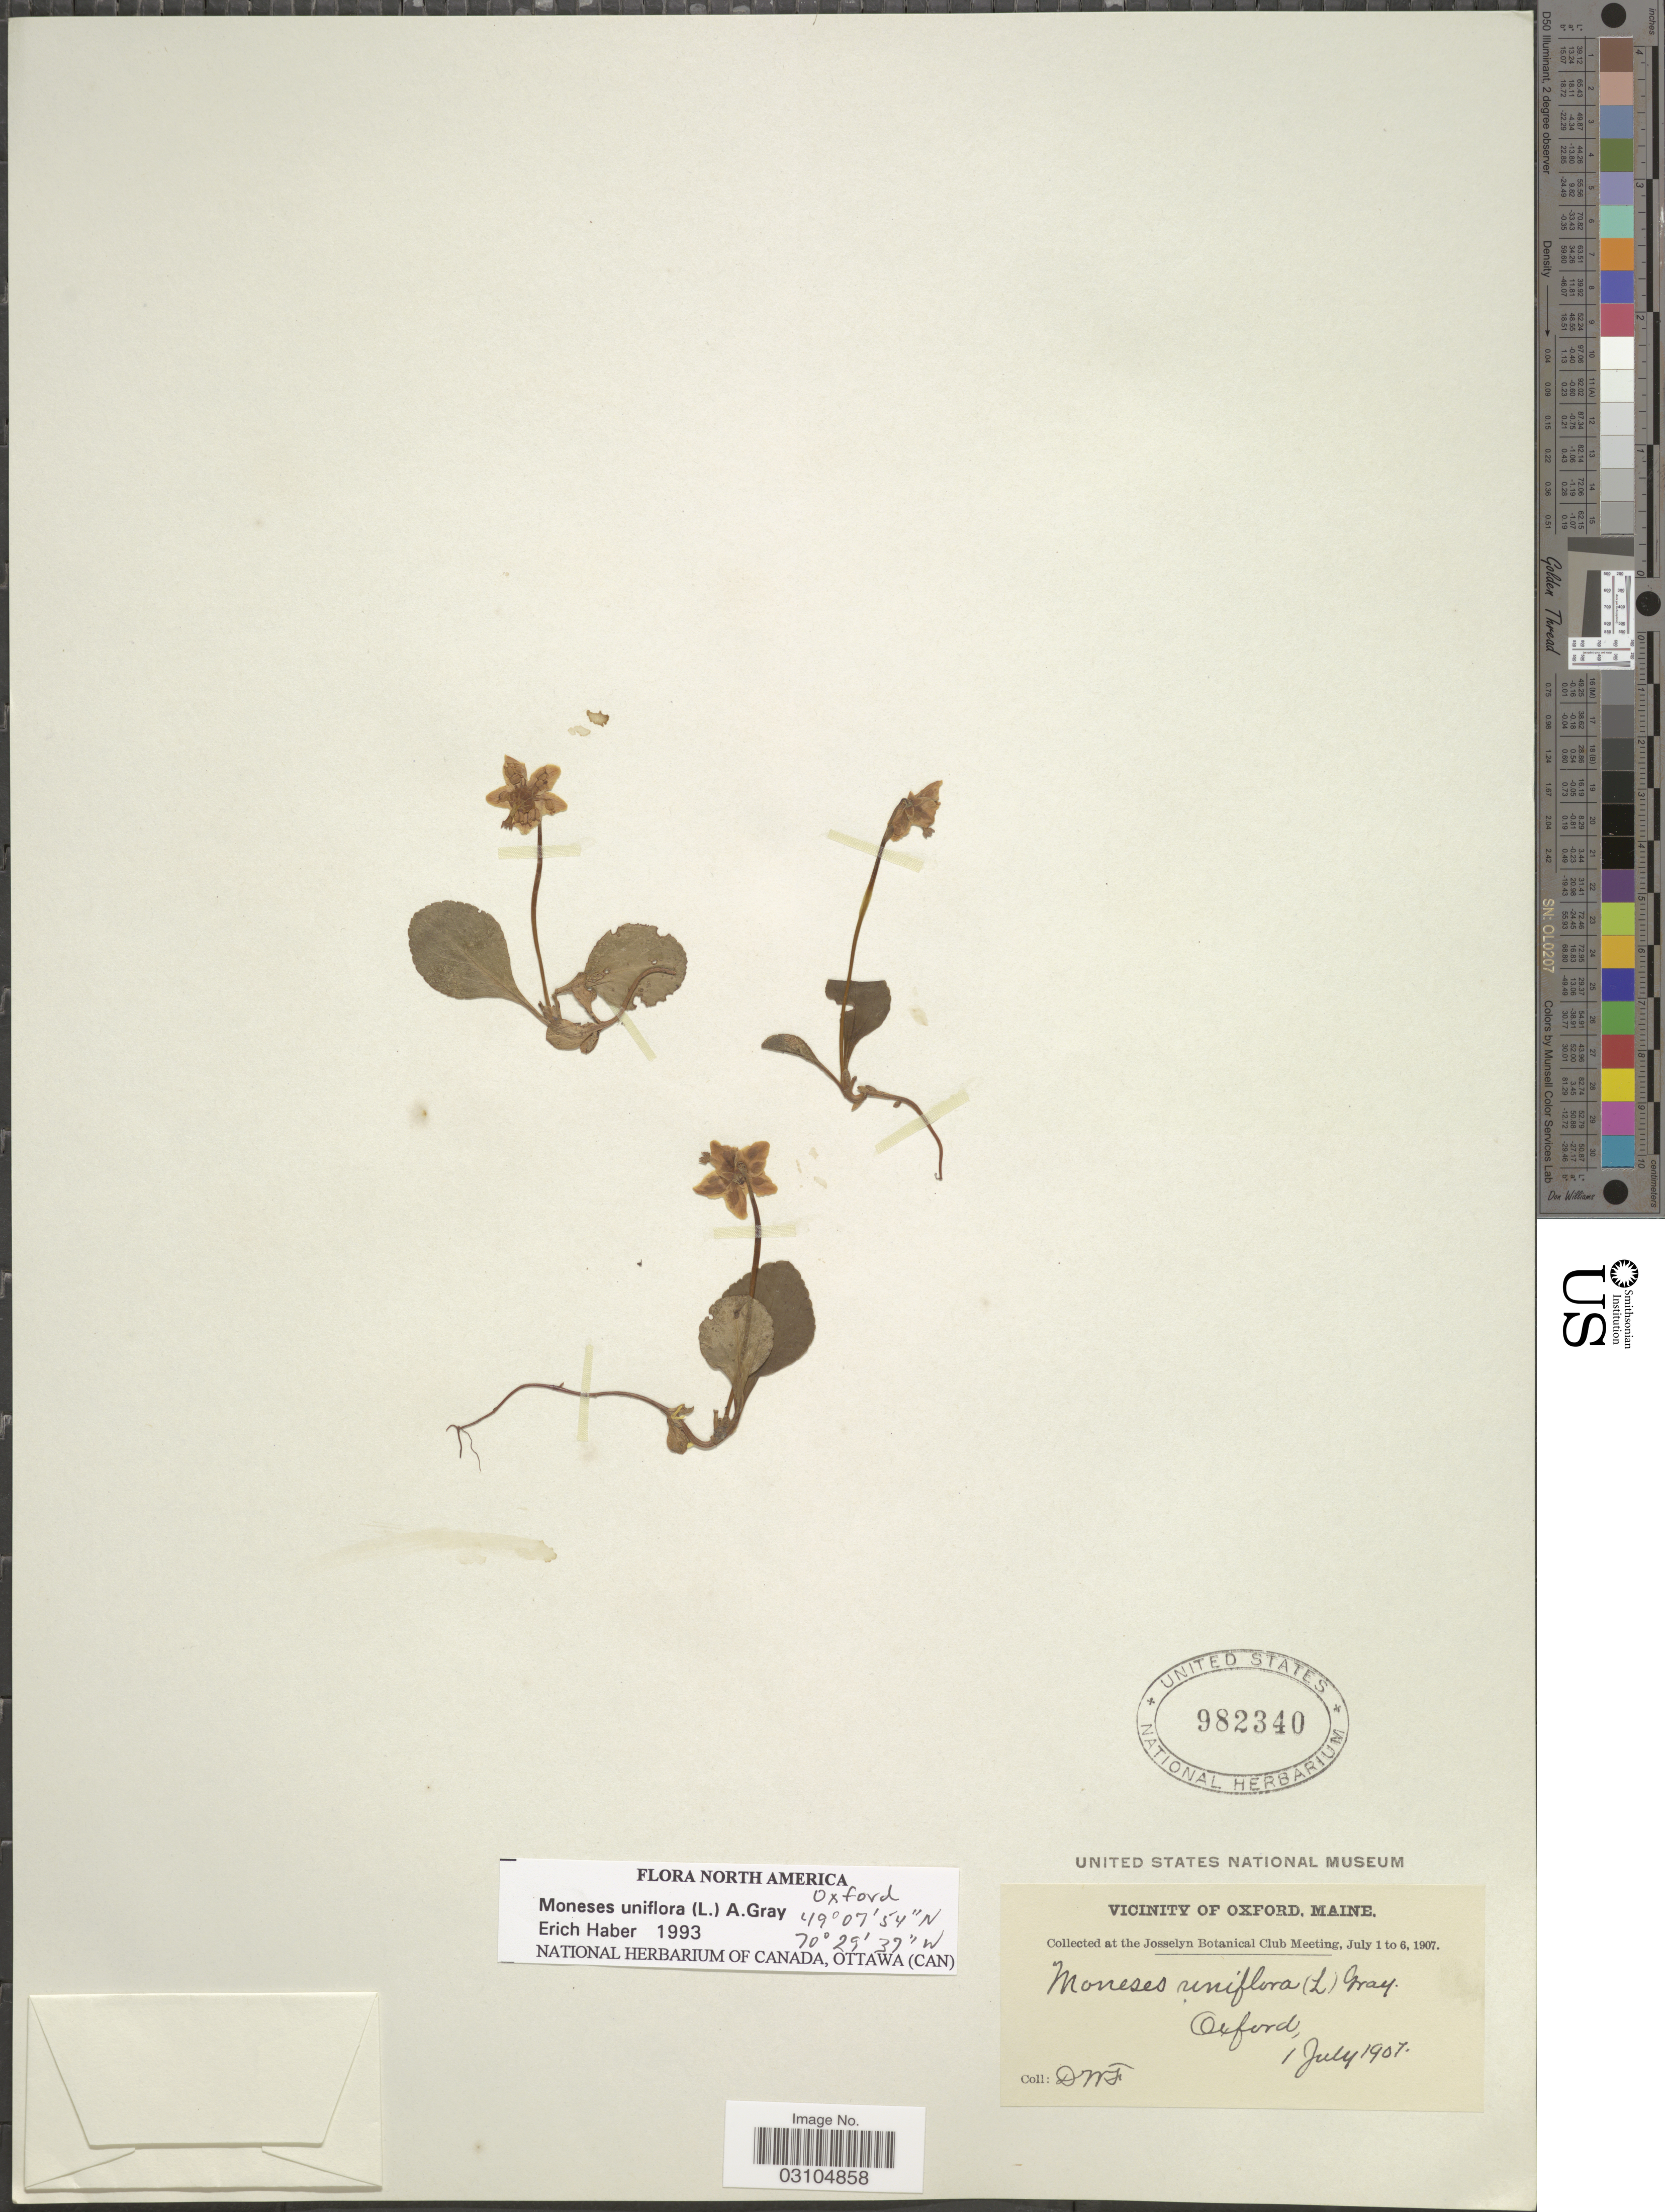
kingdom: Plantae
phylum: Tracheophyta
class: Magnoliopsida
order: Ericales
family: Ericaceae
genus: Moneses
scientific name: Moneses uniflora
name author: (L.) A. Gray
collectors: D. W. F.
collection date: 1907-07-01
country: United States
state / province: Maine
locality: Vicinity of Oxford, Oxford, at the Josselyn Botanical Club Meeting.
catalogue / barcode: US 982340